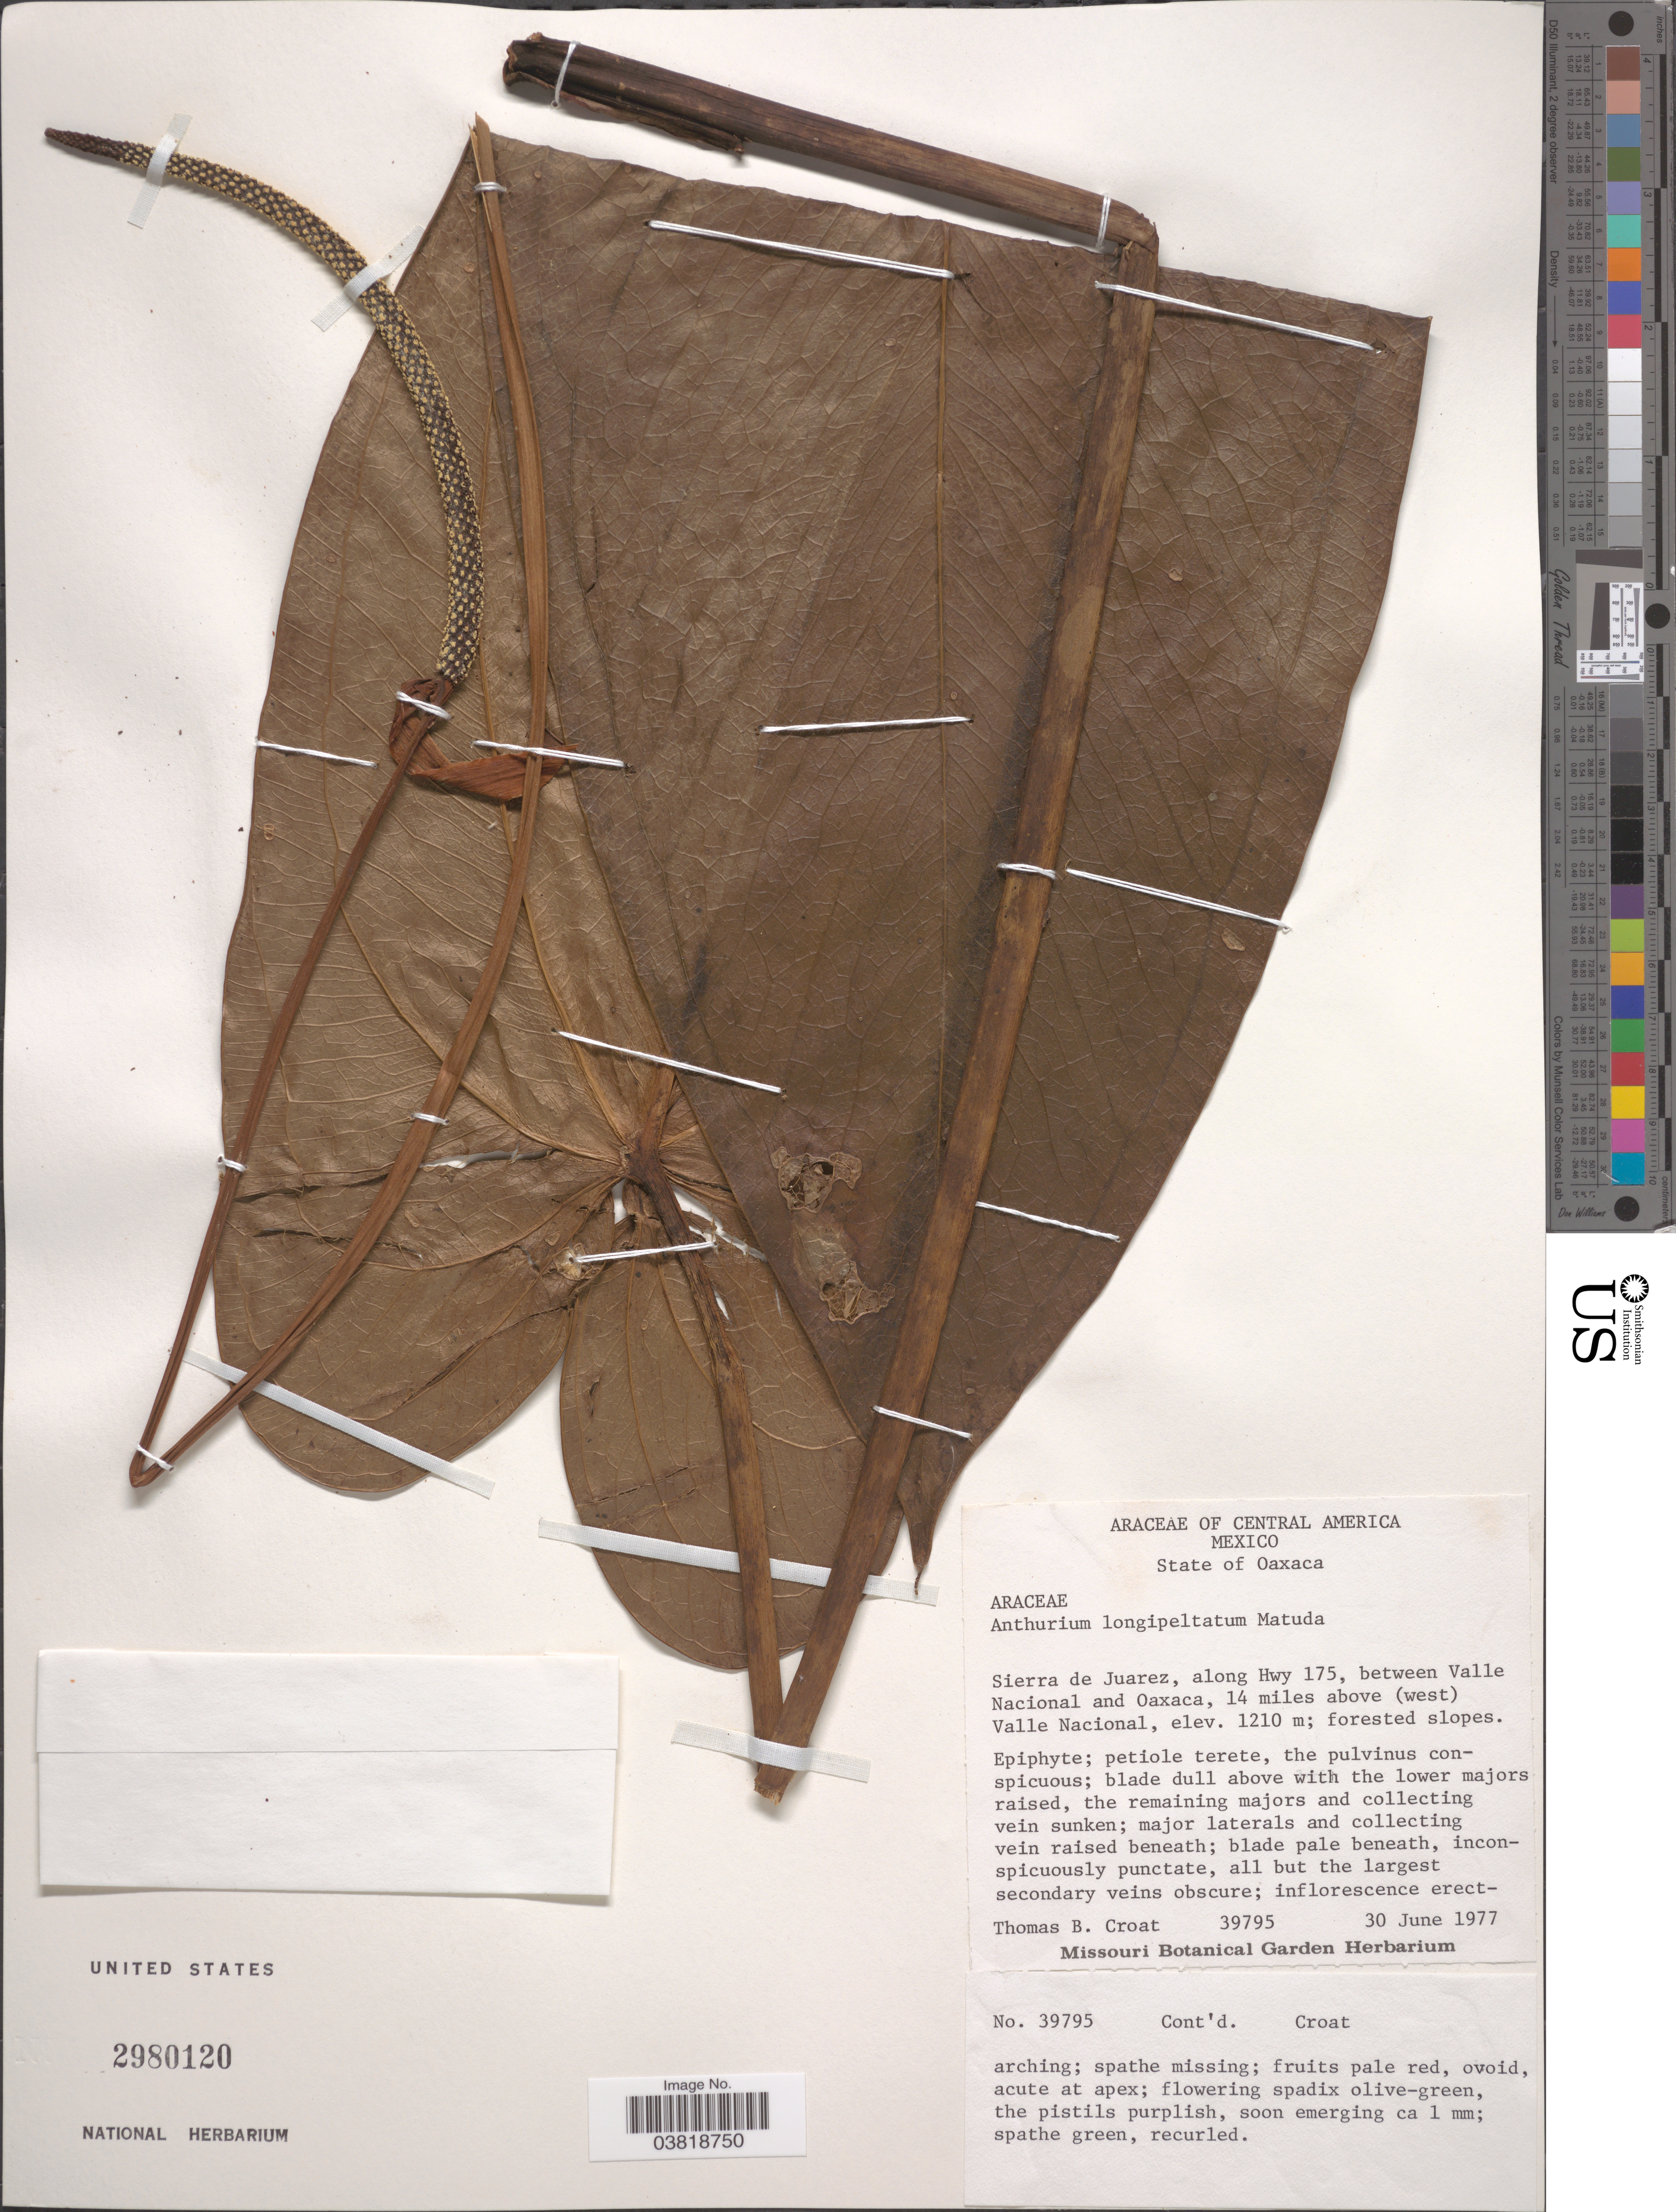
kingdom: Plantae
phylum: Tracheophyta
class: Liliopsida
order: Alismatales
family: Araceae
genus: Anthurium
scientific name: Anthurium longipeltatum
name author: Matuda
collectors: T. B. Croat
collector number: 39795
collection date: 1977-06-30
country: Mexico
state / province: Oaxaca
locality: Central America. Sierra de Juarez, along Hwy 175, between Valle Nacional and Oaxaca, 14 miles above (west) Valle Nacional.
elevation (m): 1210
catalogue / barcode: US 2980120